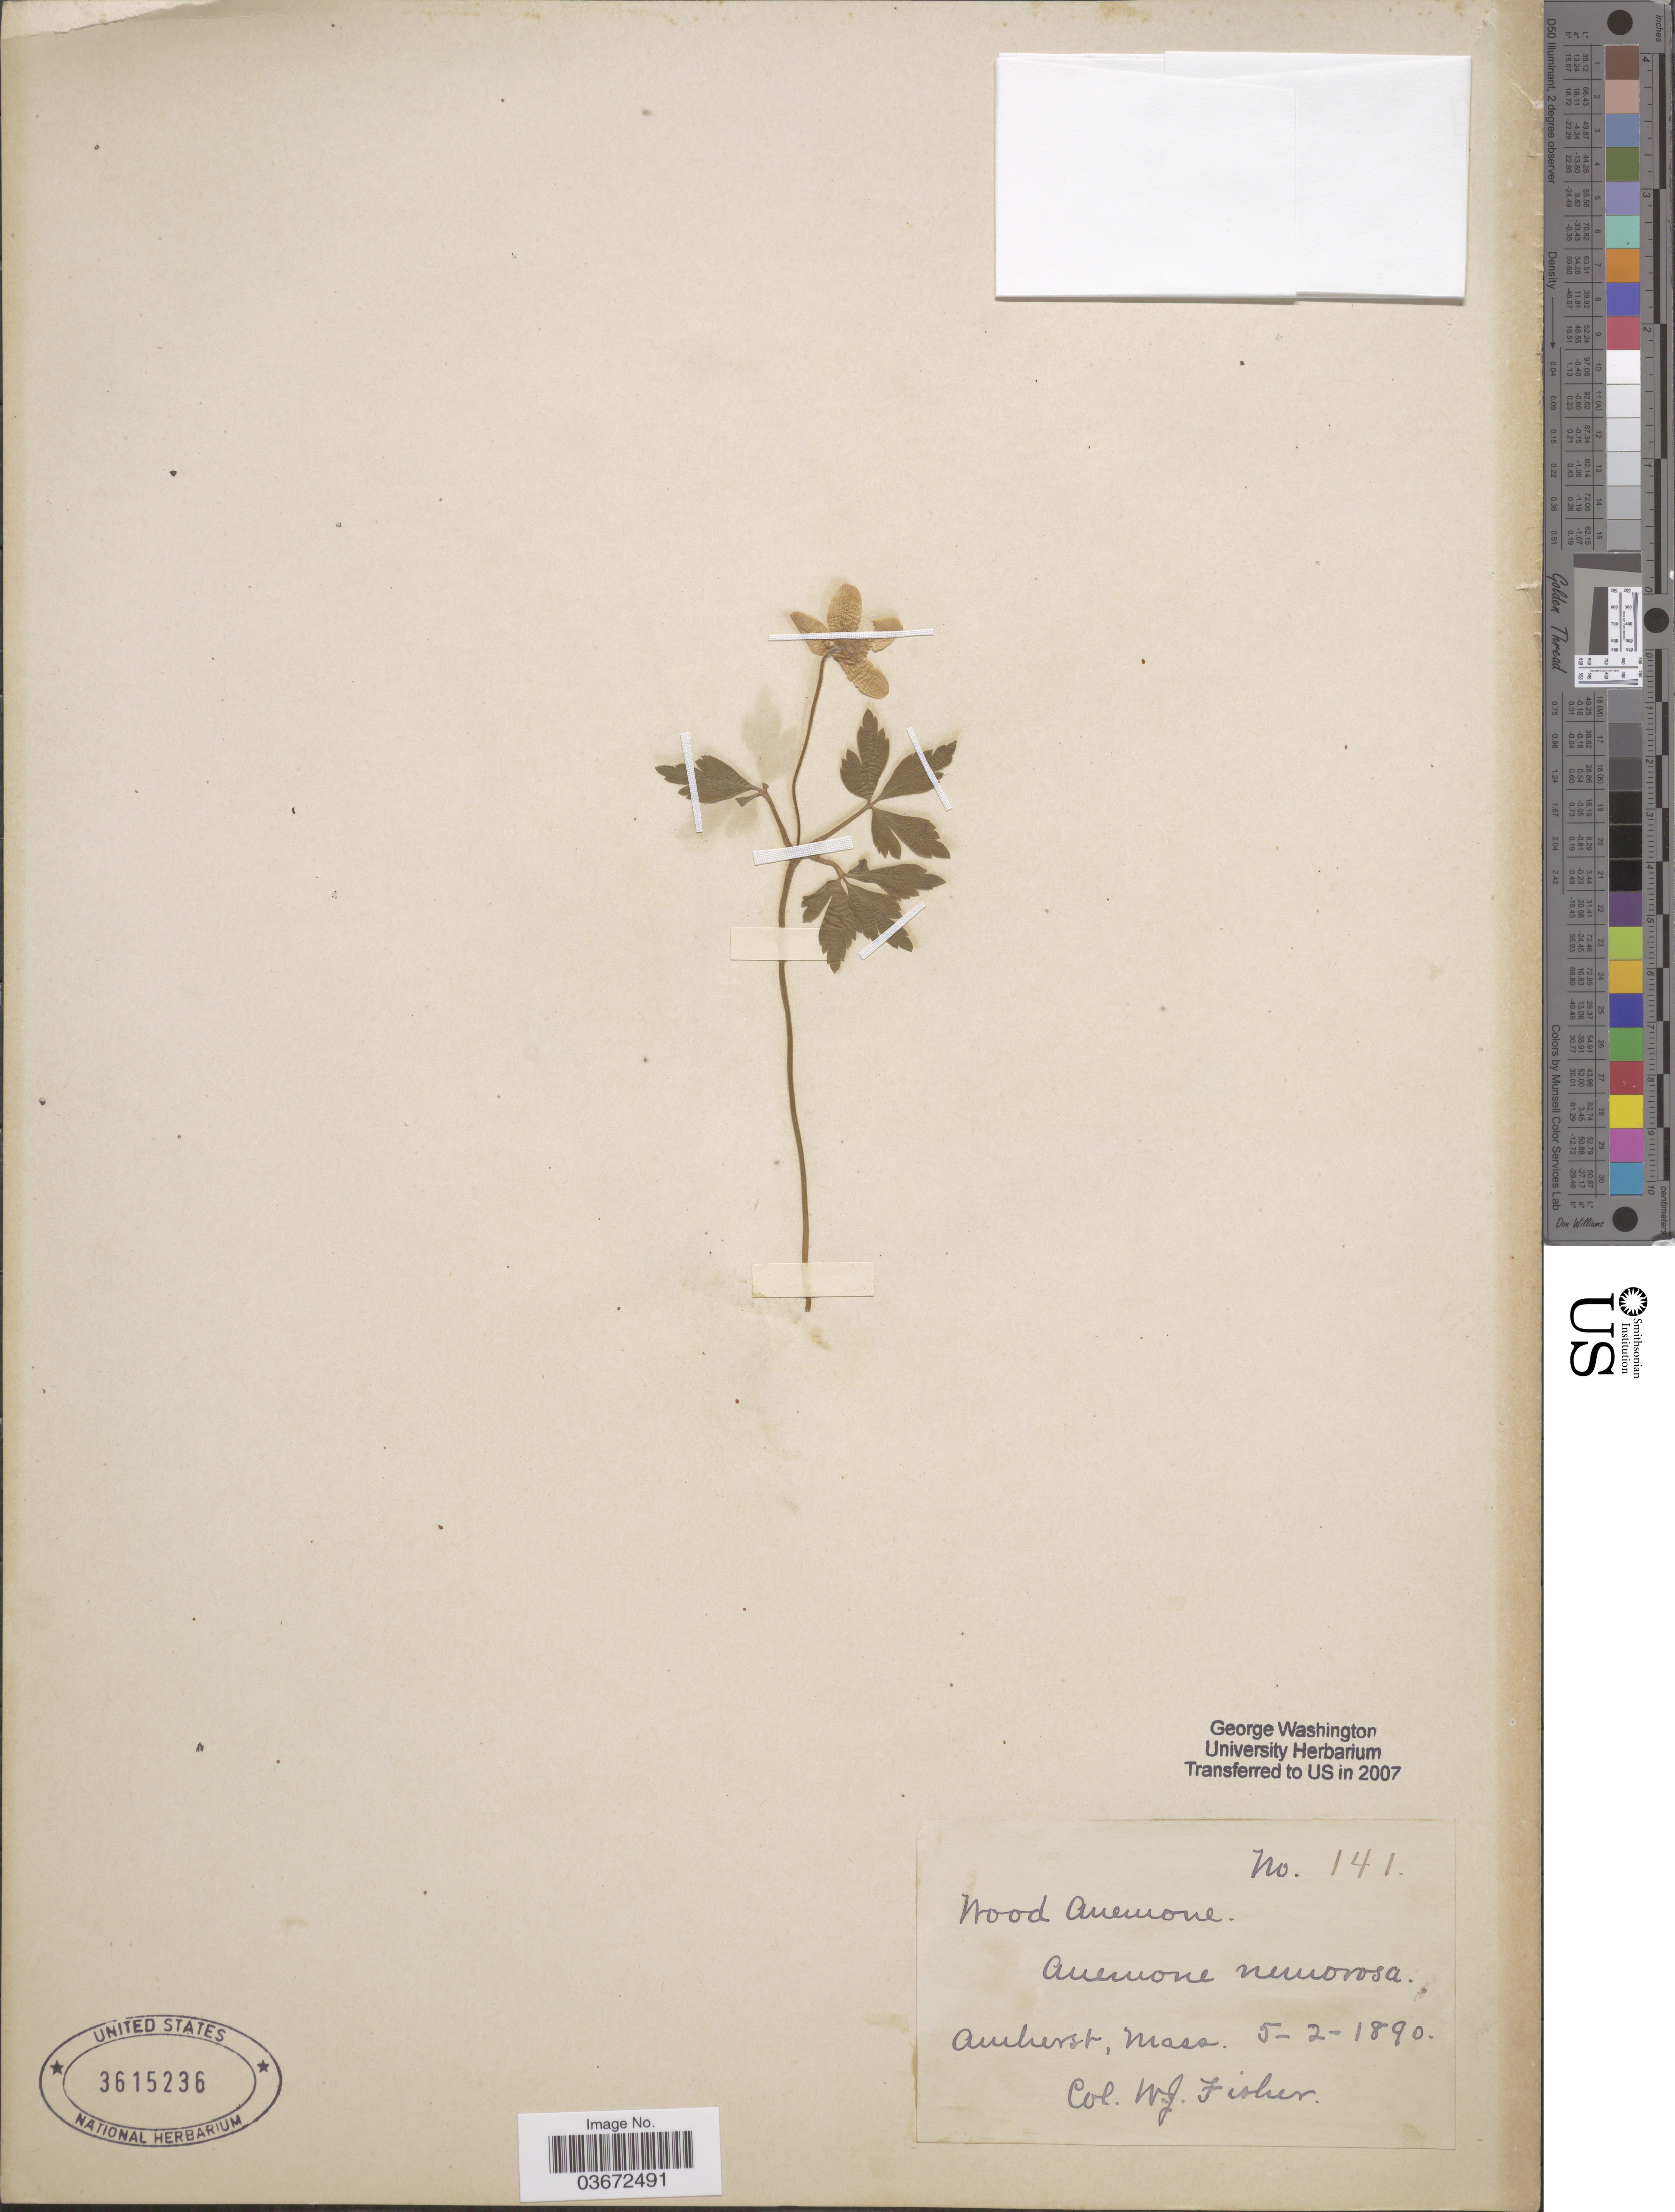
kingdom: Plantae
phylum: Tracheophyta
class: Magnoliopsida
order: Ranunculales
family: Ranunculaceae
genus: Anemone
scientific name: Anemone nemorosa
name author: L.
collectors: W. J. Fisher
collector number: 141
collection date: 1890-05-02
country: United States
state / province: Massachusetts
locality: Amherst.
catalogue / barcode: US 3615236